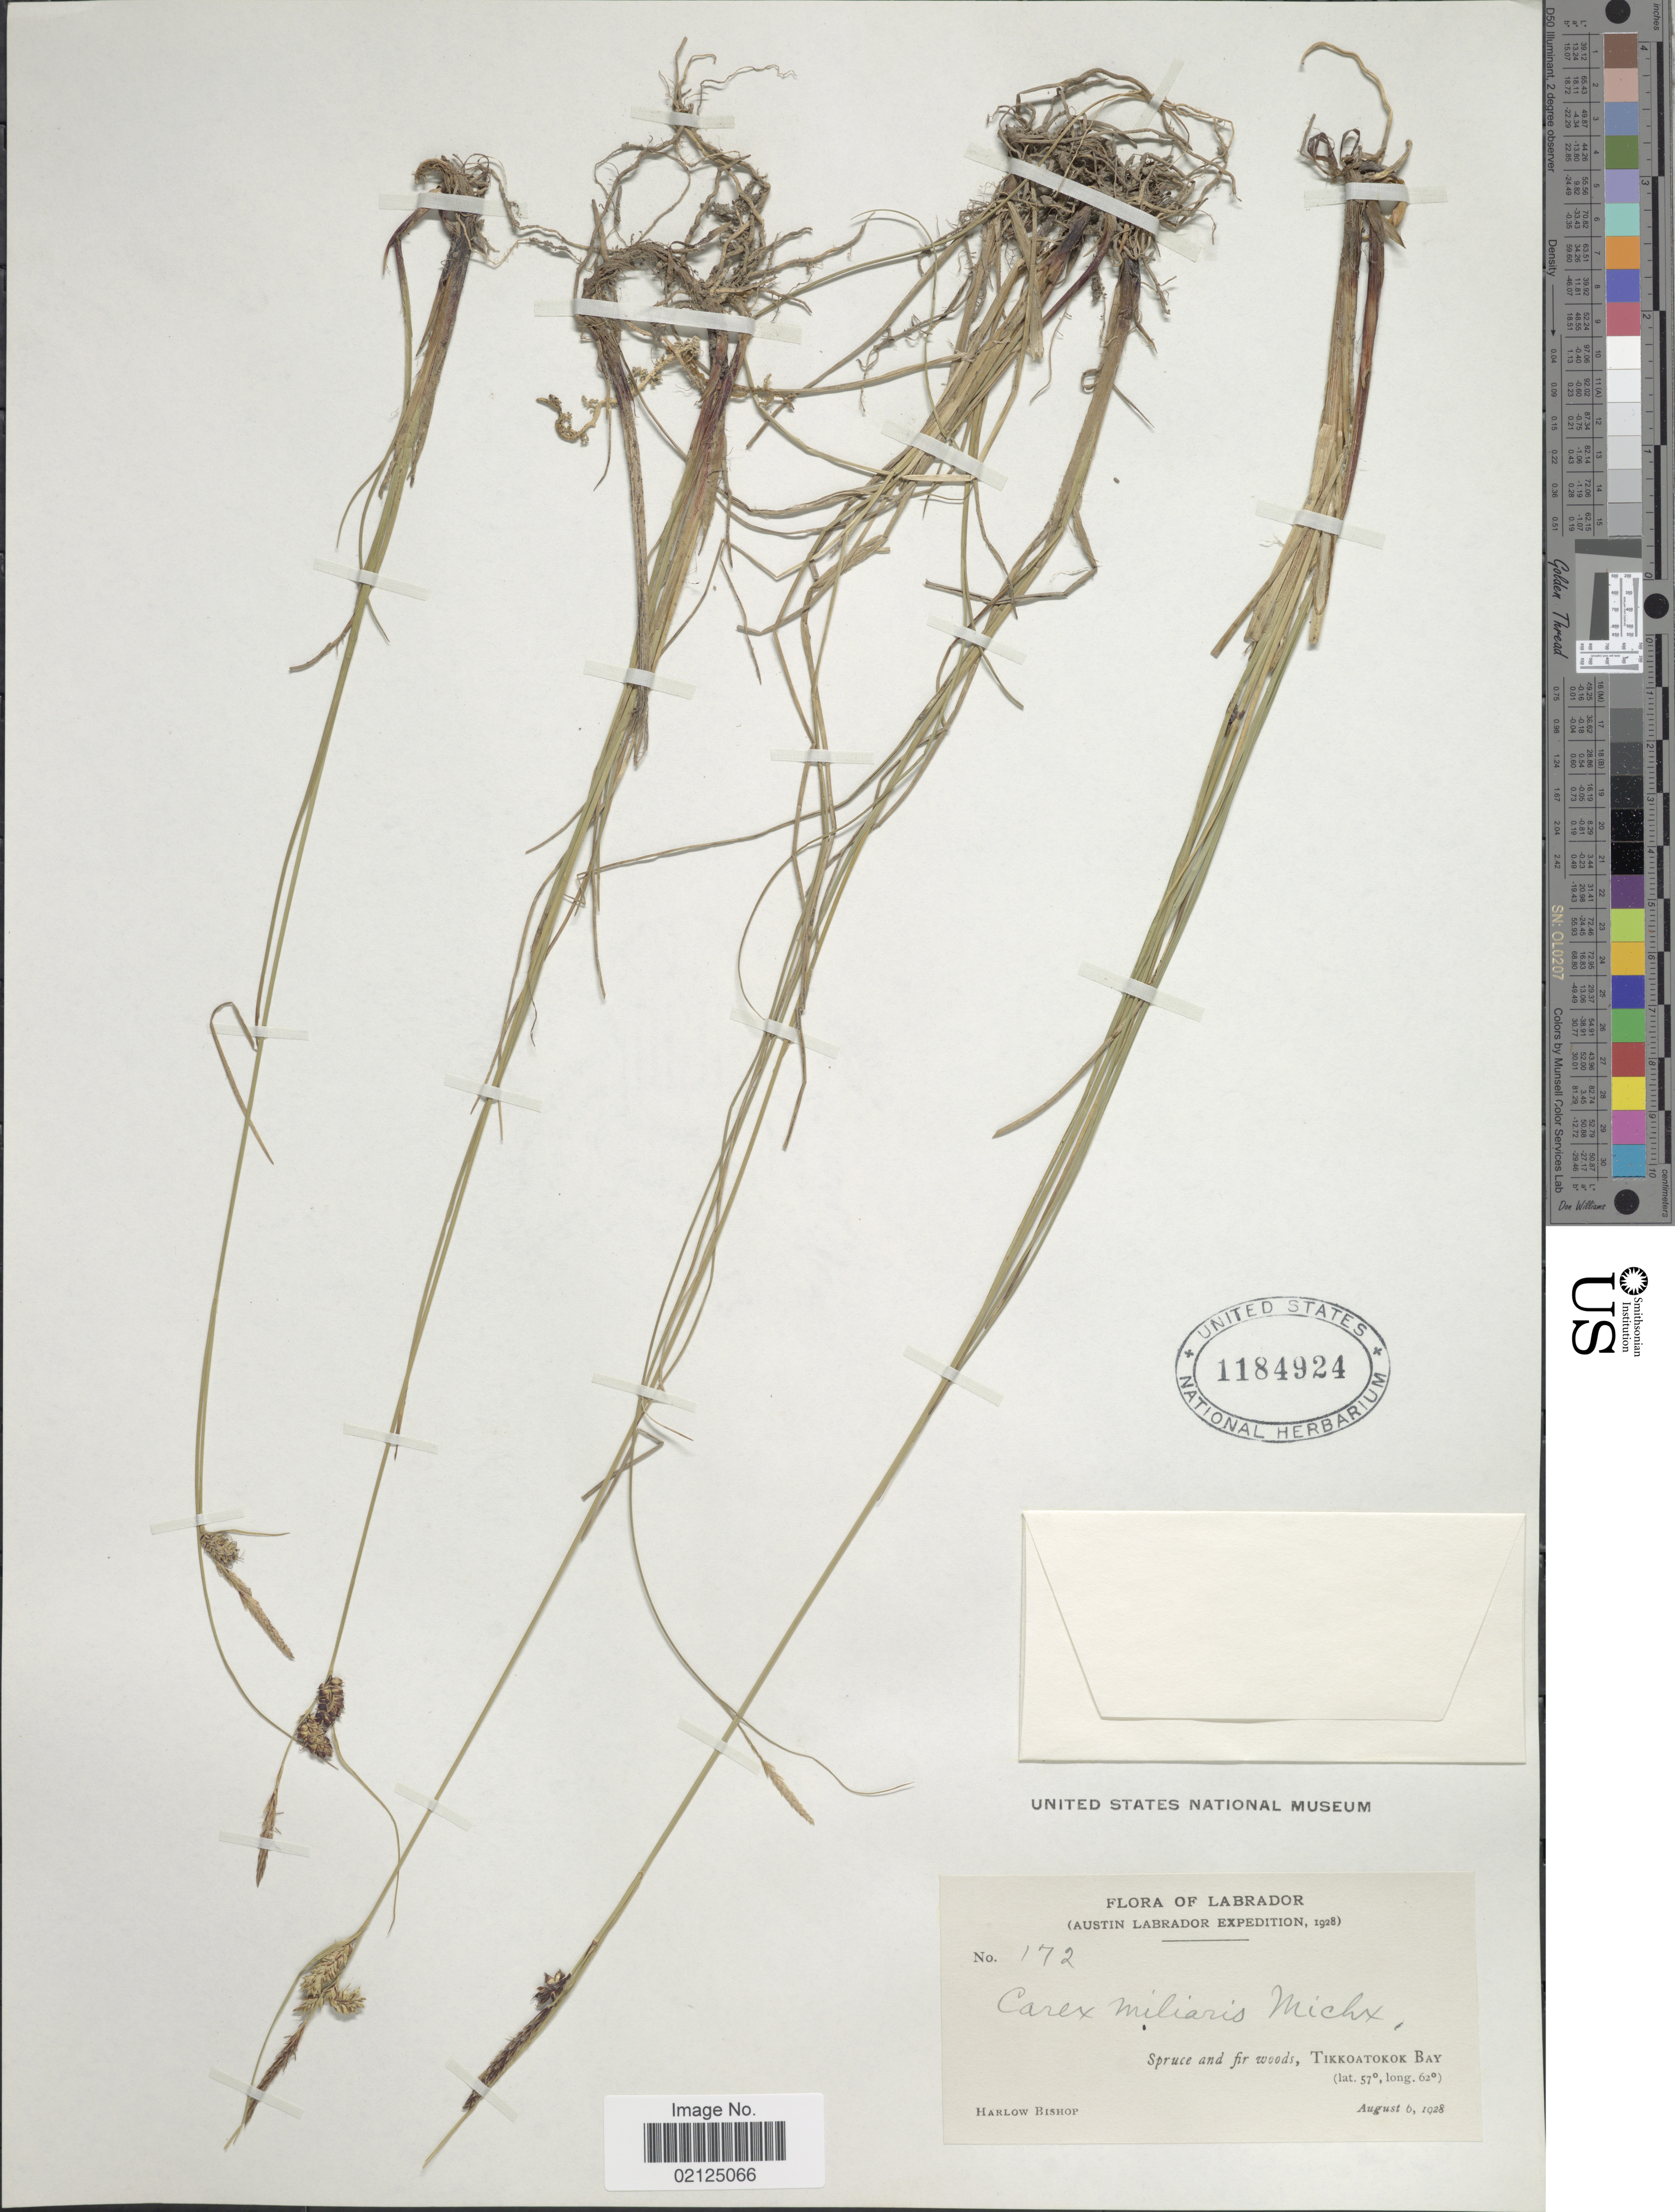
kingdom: Plantae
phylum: Tracheophyta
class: Liliopsida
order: Poales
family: Cyperaceae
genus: Carex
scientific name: Carex miliaris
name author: Michx.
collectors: H. Bishop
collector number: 172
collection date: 1928-08-06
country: Canada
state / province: Newfoundland and Labrador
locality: Labrador, (Austin Labrador, Spruce and fir woods, Tikkoatokok Bay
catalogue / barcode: US 1184924